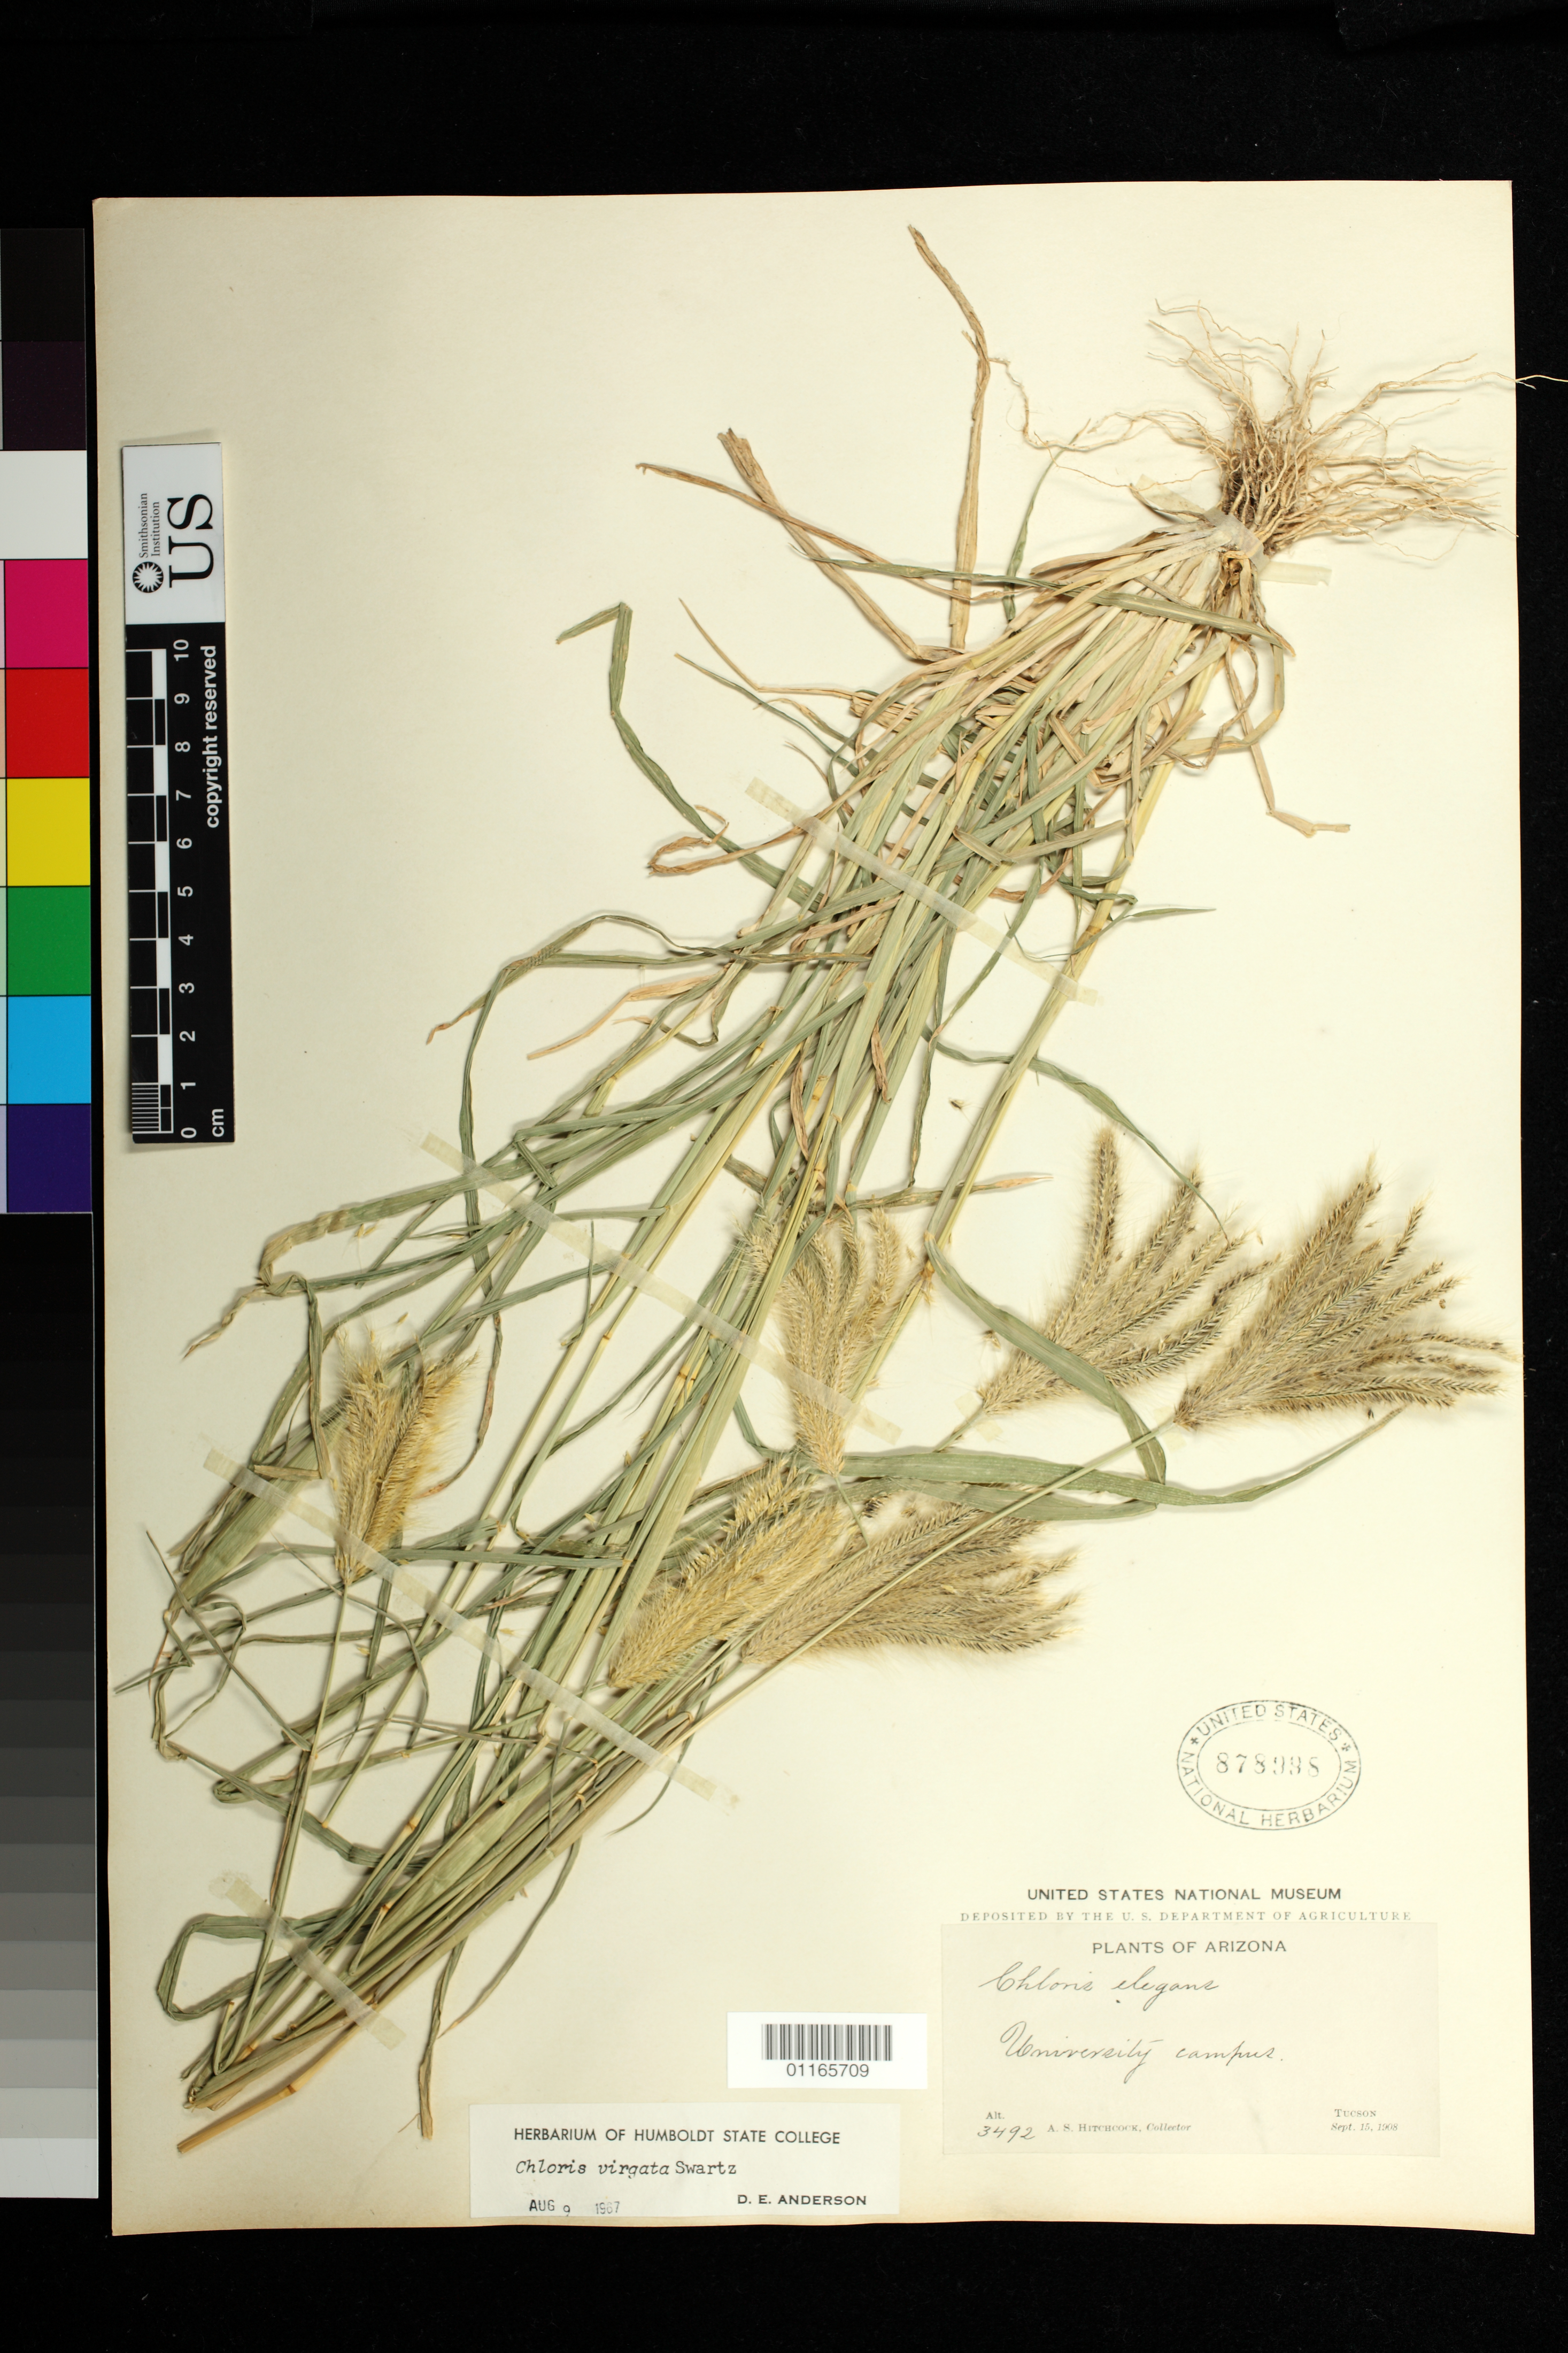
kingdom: Plantae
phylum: Tracheophyta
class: Liliopsida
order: Poales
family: Poaceae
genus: Chloris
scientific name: Chloris virgata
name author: Sw.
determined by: Anderson, D. E.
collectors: A. S. Hitchcock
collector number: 3492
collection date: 1908-09-15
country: United States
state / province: Arizona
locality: Tucson. University campus.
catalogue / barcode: US 878998